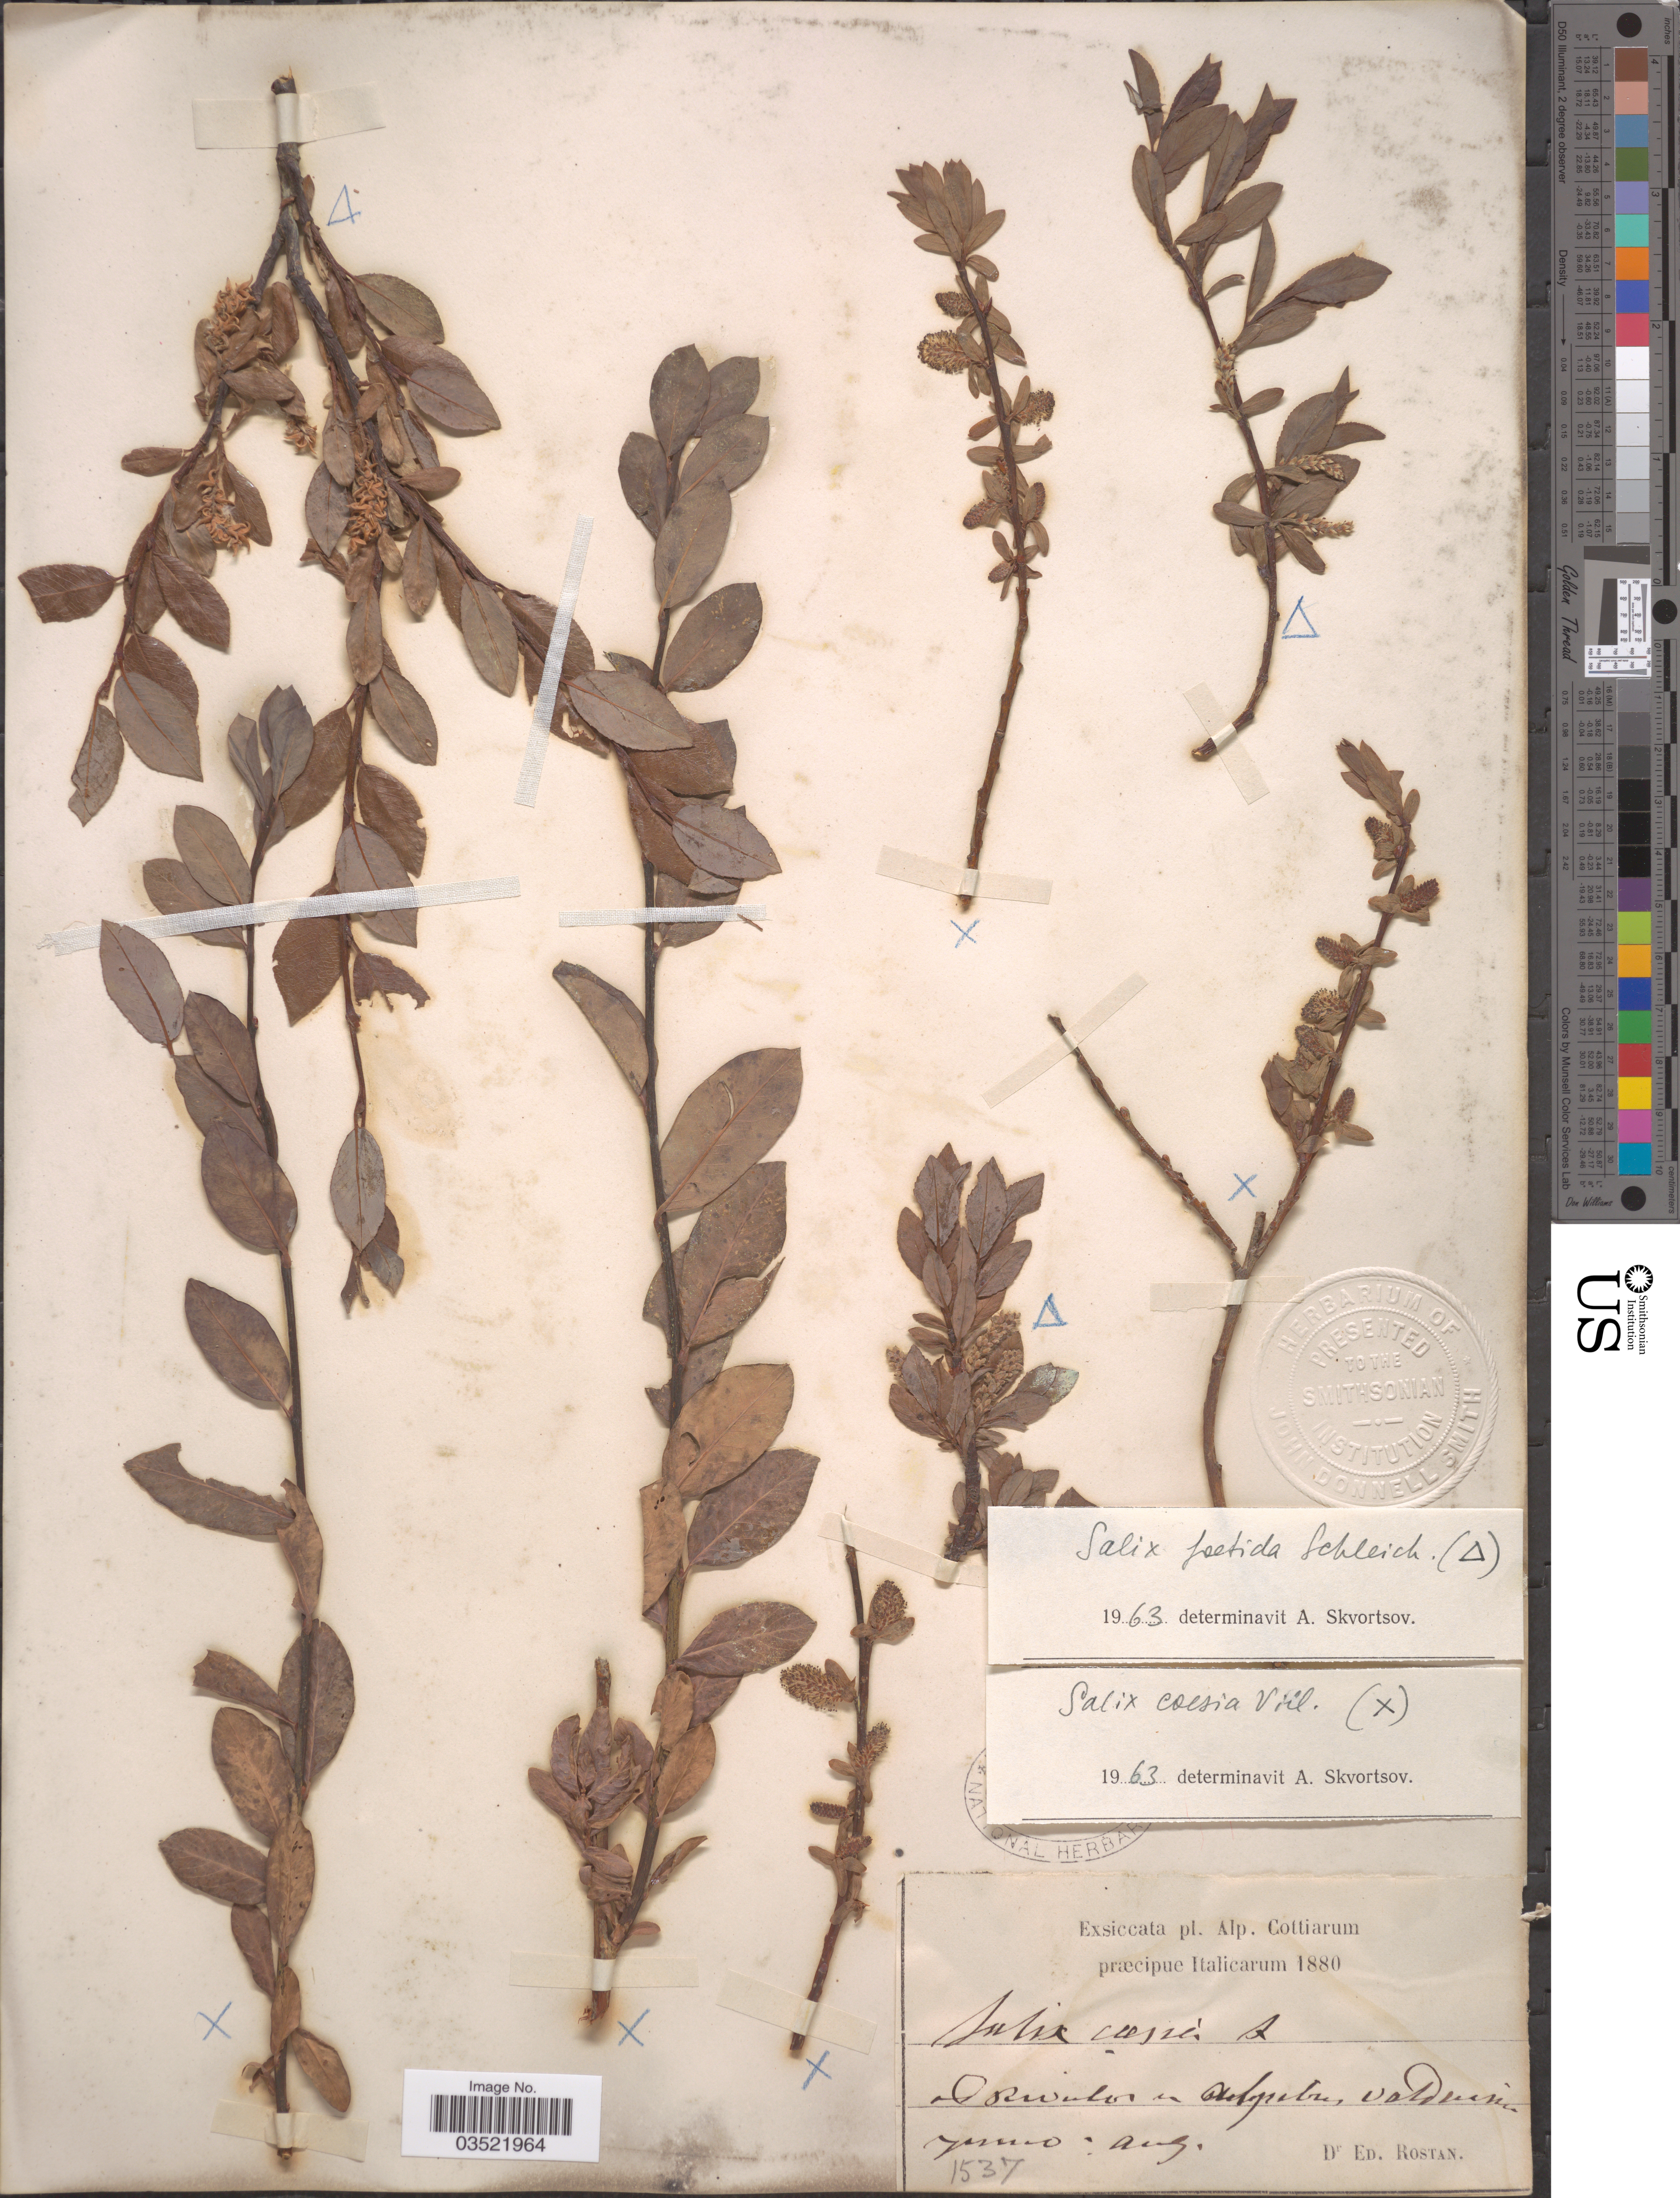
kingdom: Plantae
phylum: Tracheophyta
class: Magnoliopsida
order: Malpighiales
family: Salicaceae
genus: Salix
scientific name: Salix foetida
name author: Schleich.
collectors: E. Rostan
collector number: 1537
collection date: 1880-06/1880-08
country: Italy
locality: Alp. Cottiarum. Ad rivulus in alpestris valdensium. [interpreted]